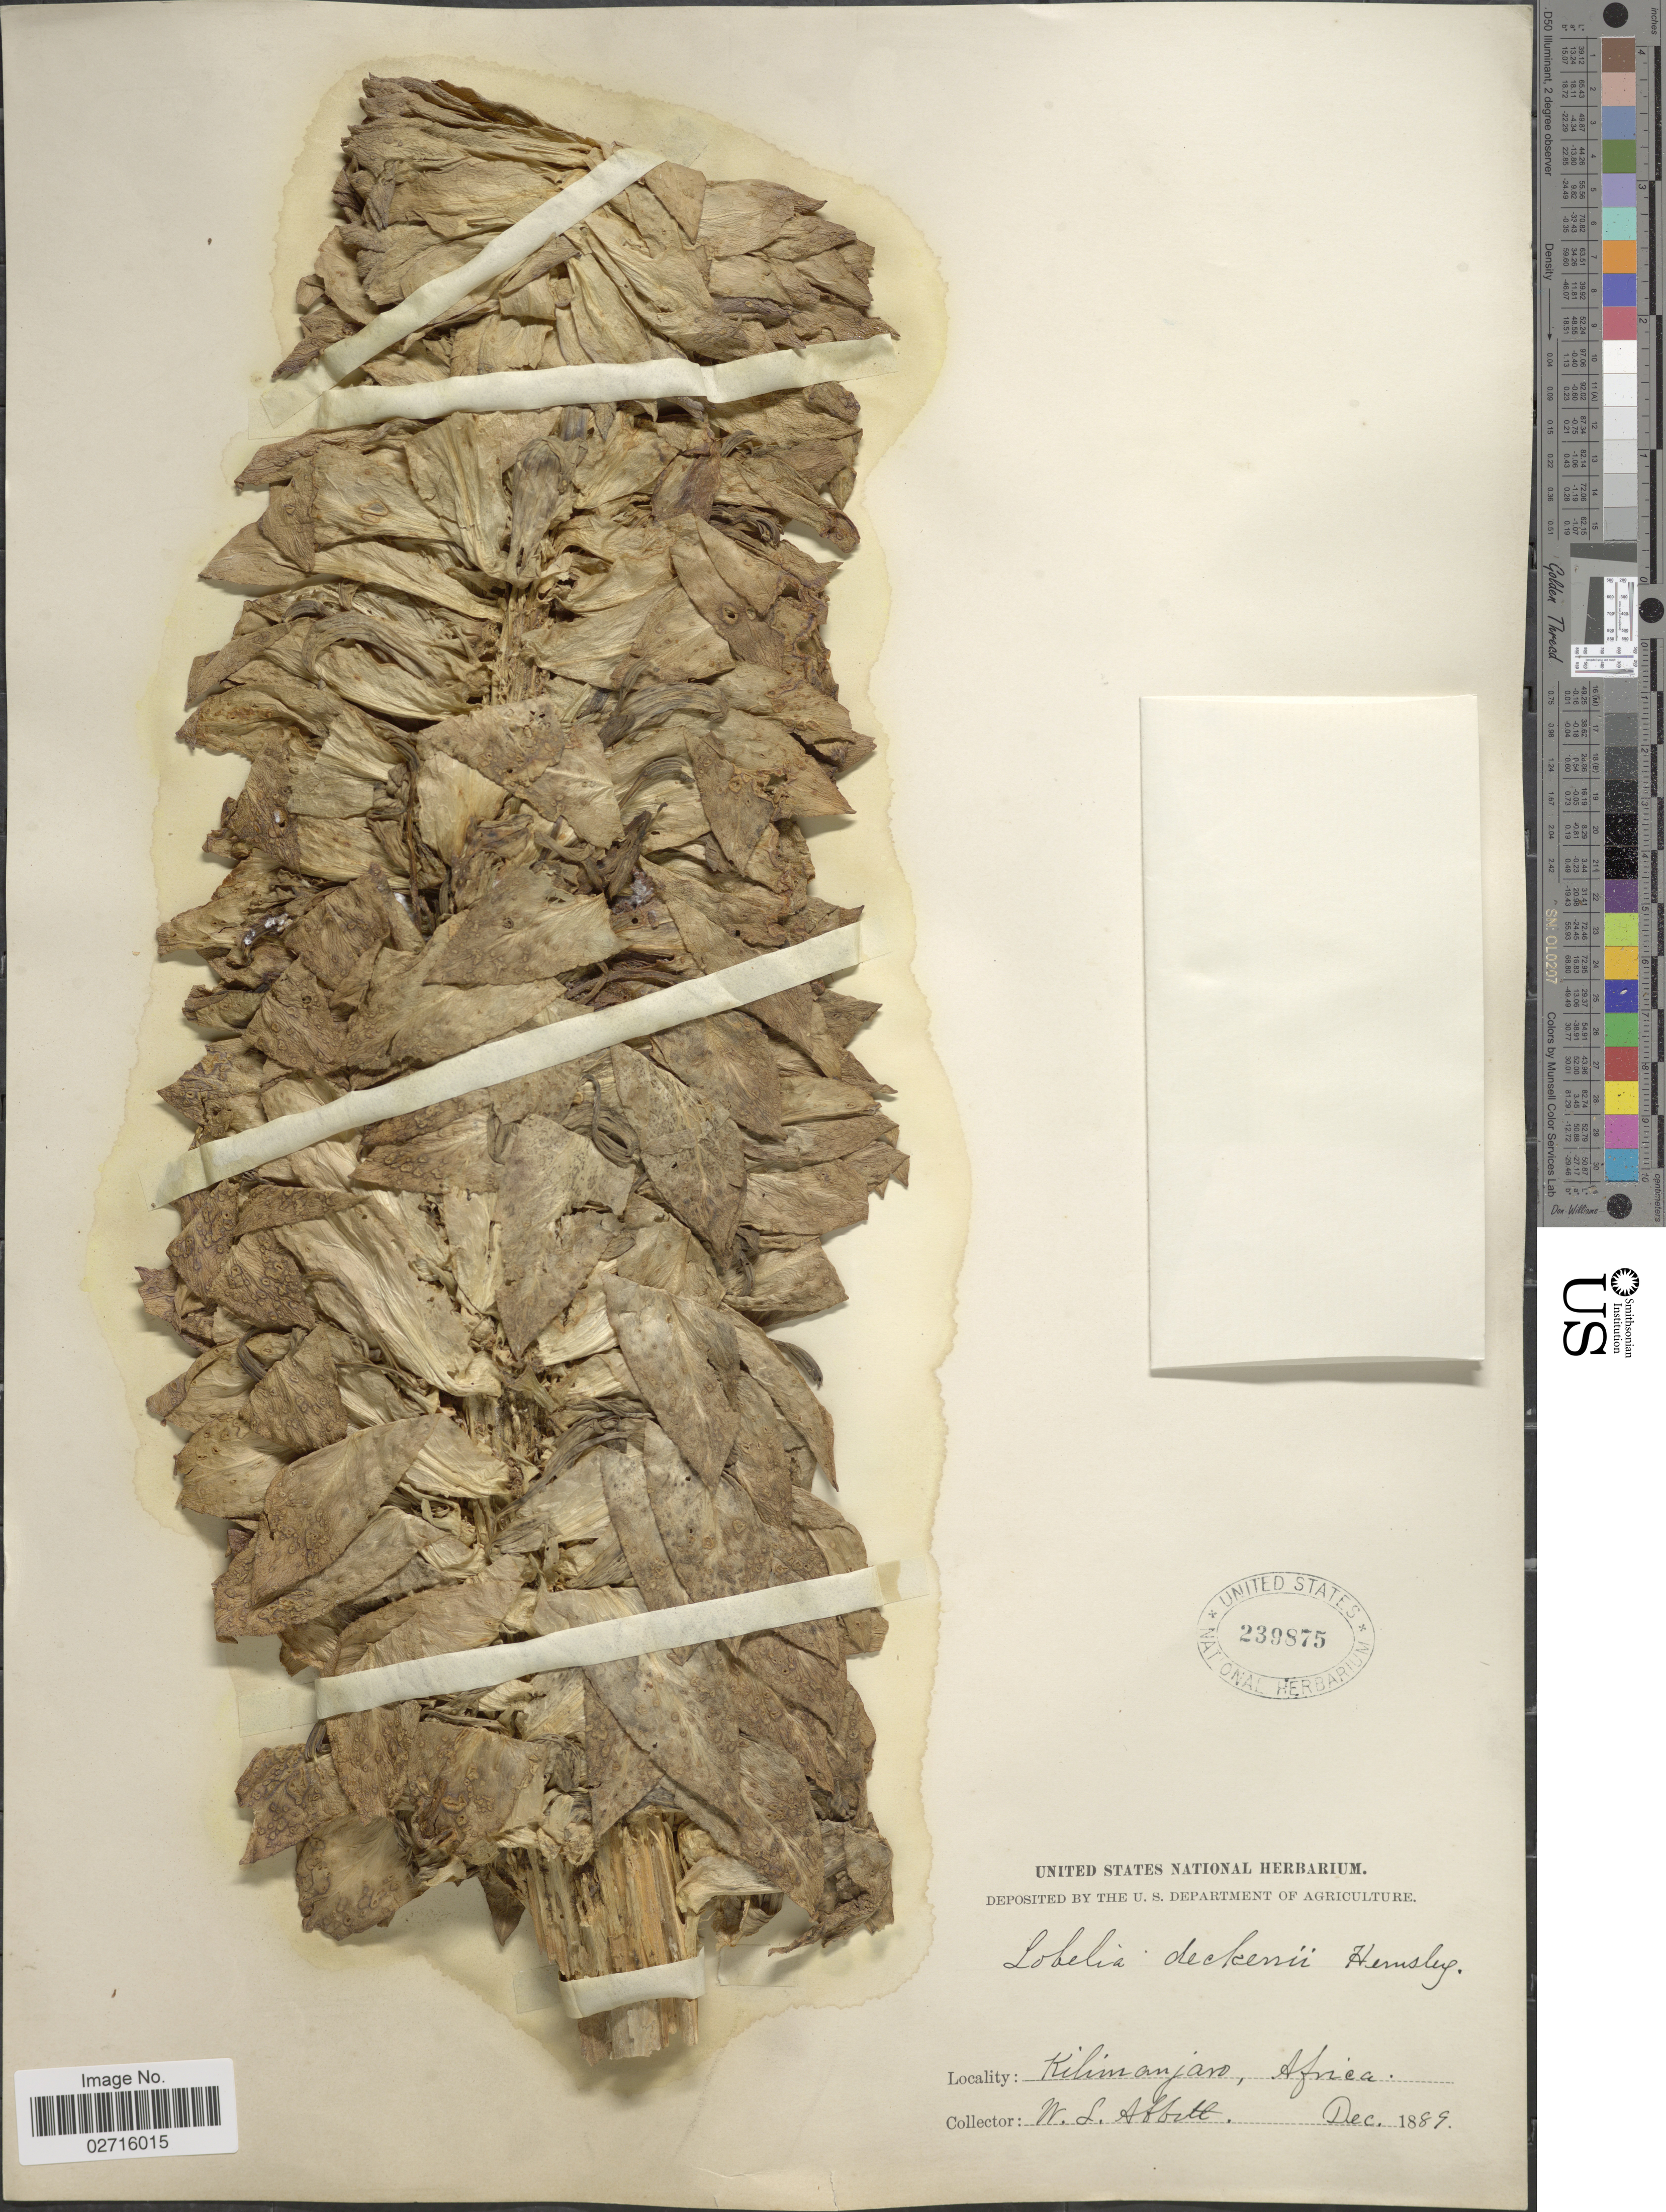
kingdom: Plantae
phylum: Tracheophyta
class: Magnoliopsida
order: Asterales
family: Campanulaceae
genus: Lobelia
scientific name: Lobelia deckenii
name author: (Asch.) Hemsl.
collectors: W. L. Abbott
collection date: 1889-12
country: Tanzania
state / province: Kilimanjaro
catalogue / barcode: US 239875